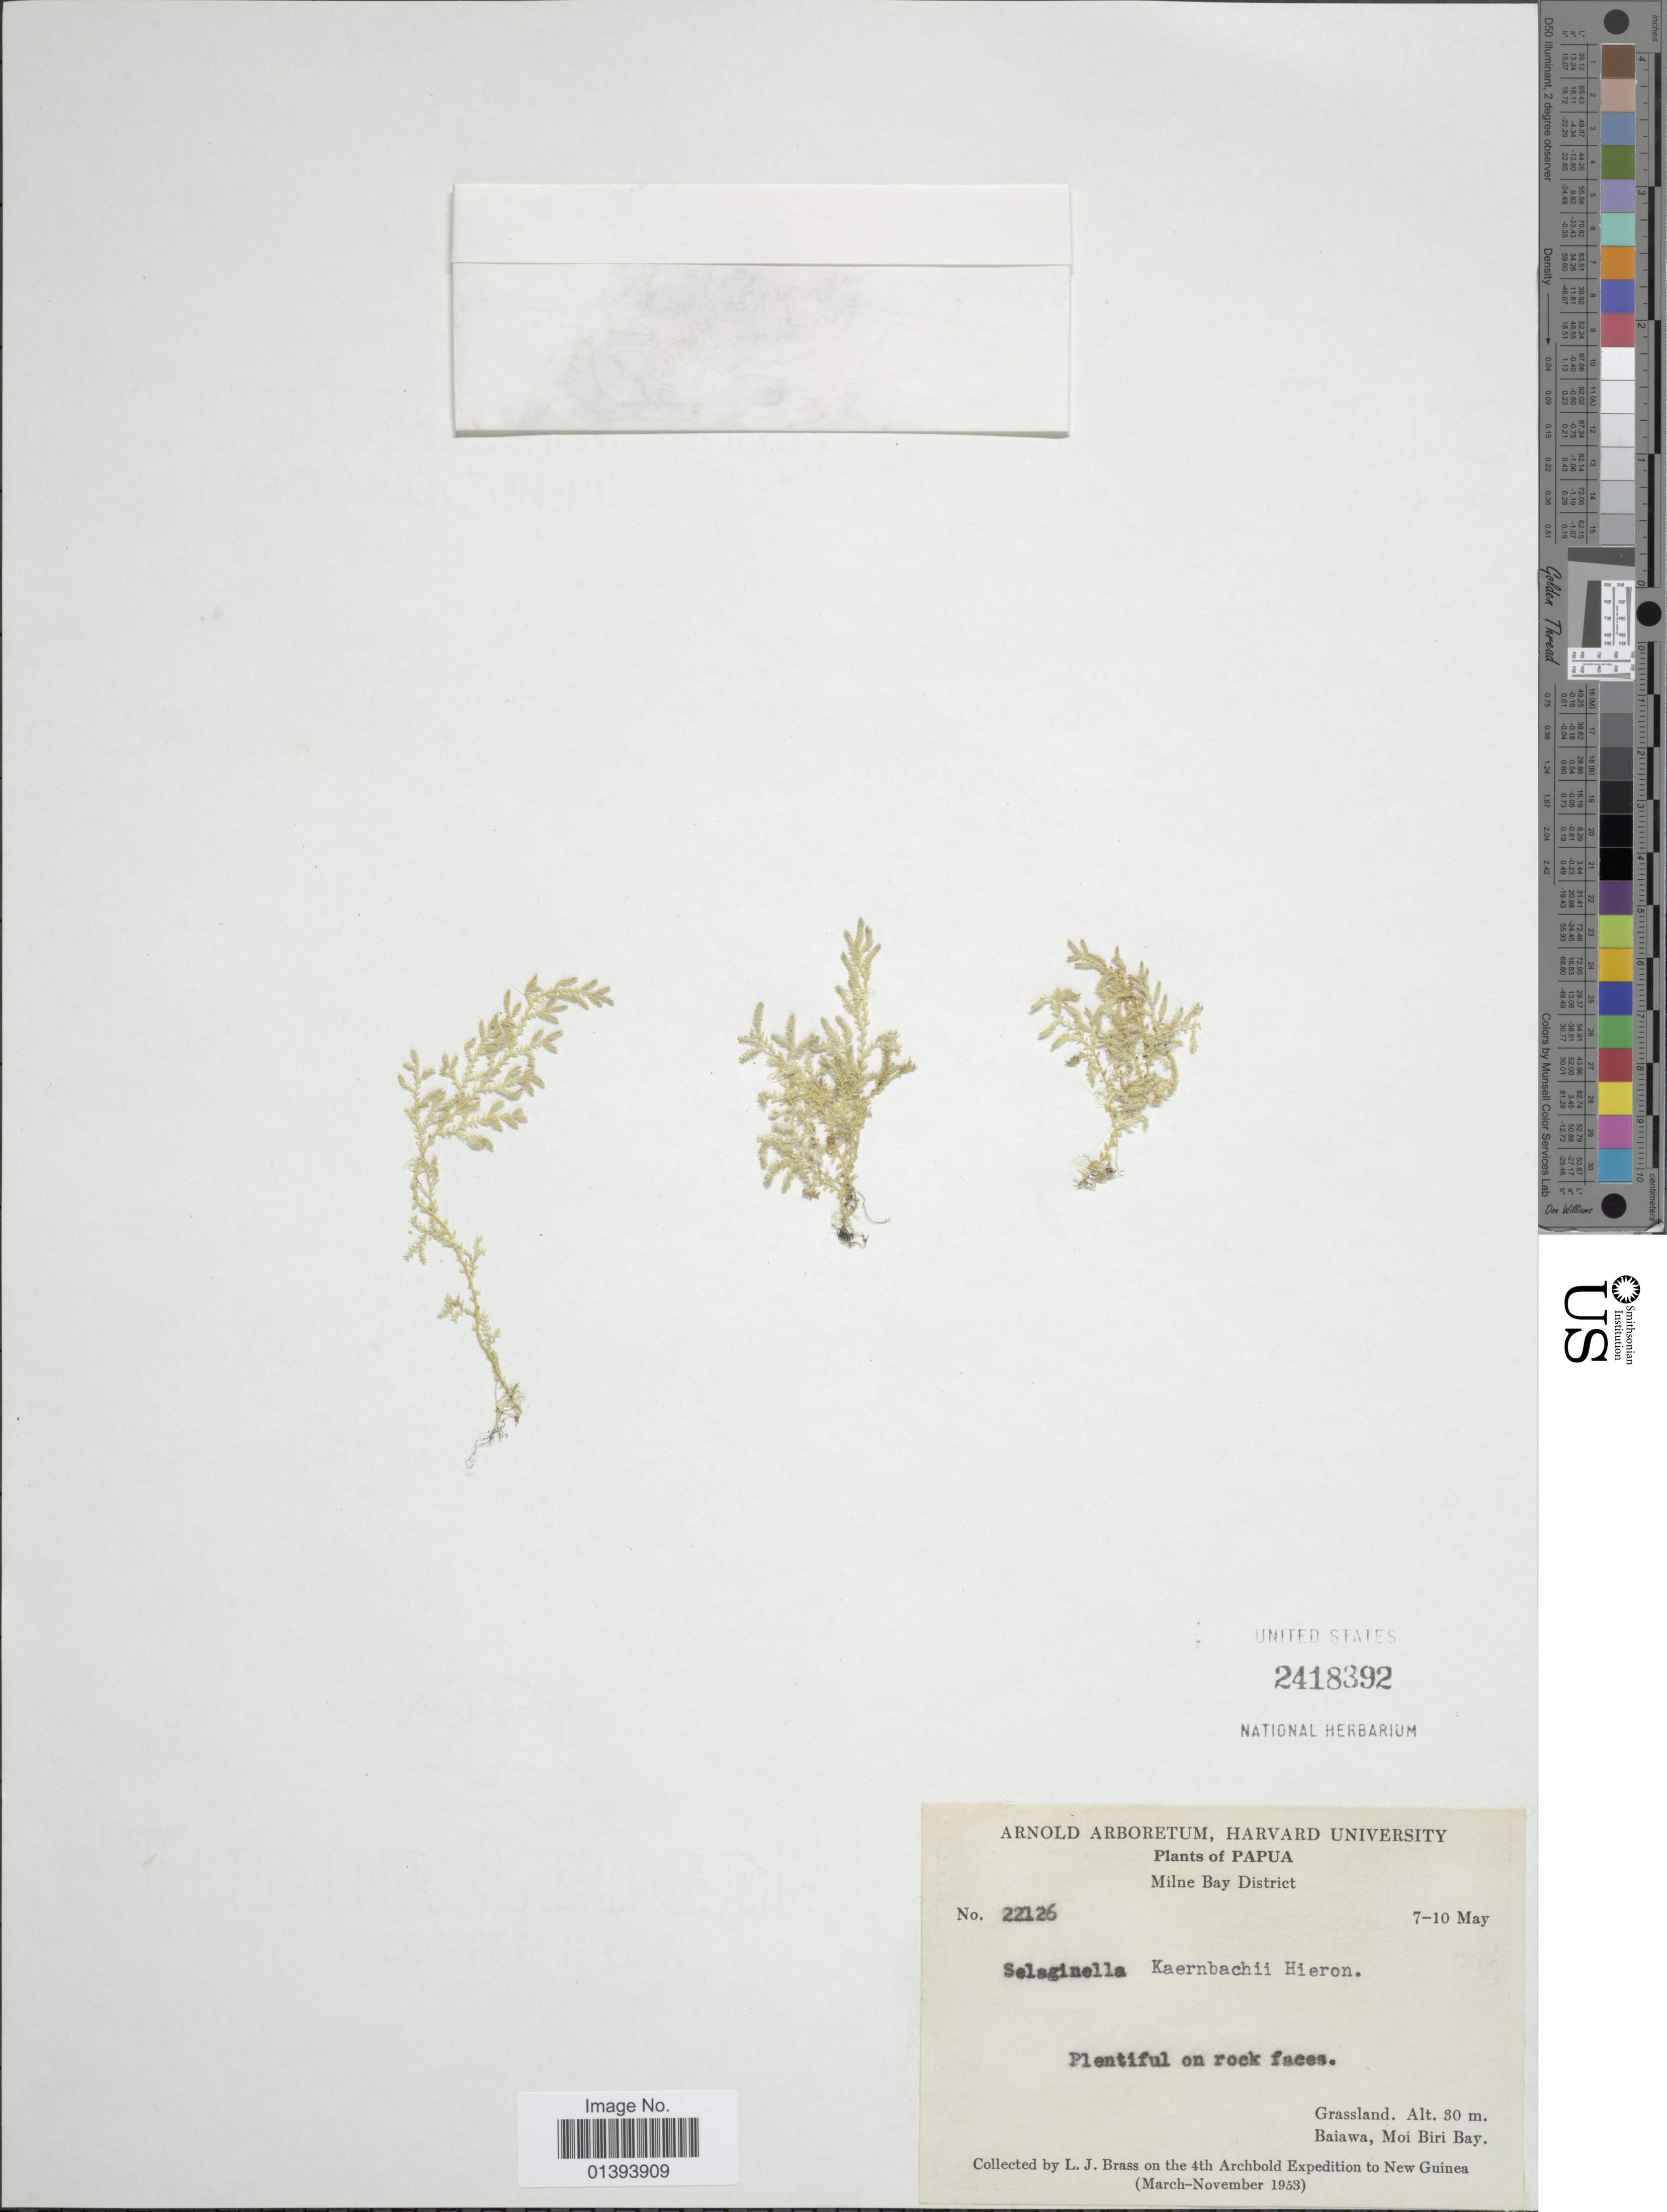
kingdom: Plantae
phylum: Tracheophyta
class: Lycopodiopsida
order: Selaginellales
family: Selaginellaceae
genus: Selaginella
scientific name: Selaginella kaernbachii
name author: Hieron.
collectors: L. J. Brass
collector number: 22126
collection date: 1953-05-07/1953-05-10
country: Papua New Guinea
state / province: Milne Bay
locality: Plentifull on rock faces, Grassland, Baiawa, Moi Biri Bay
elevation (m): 30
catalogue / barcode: US 2418392